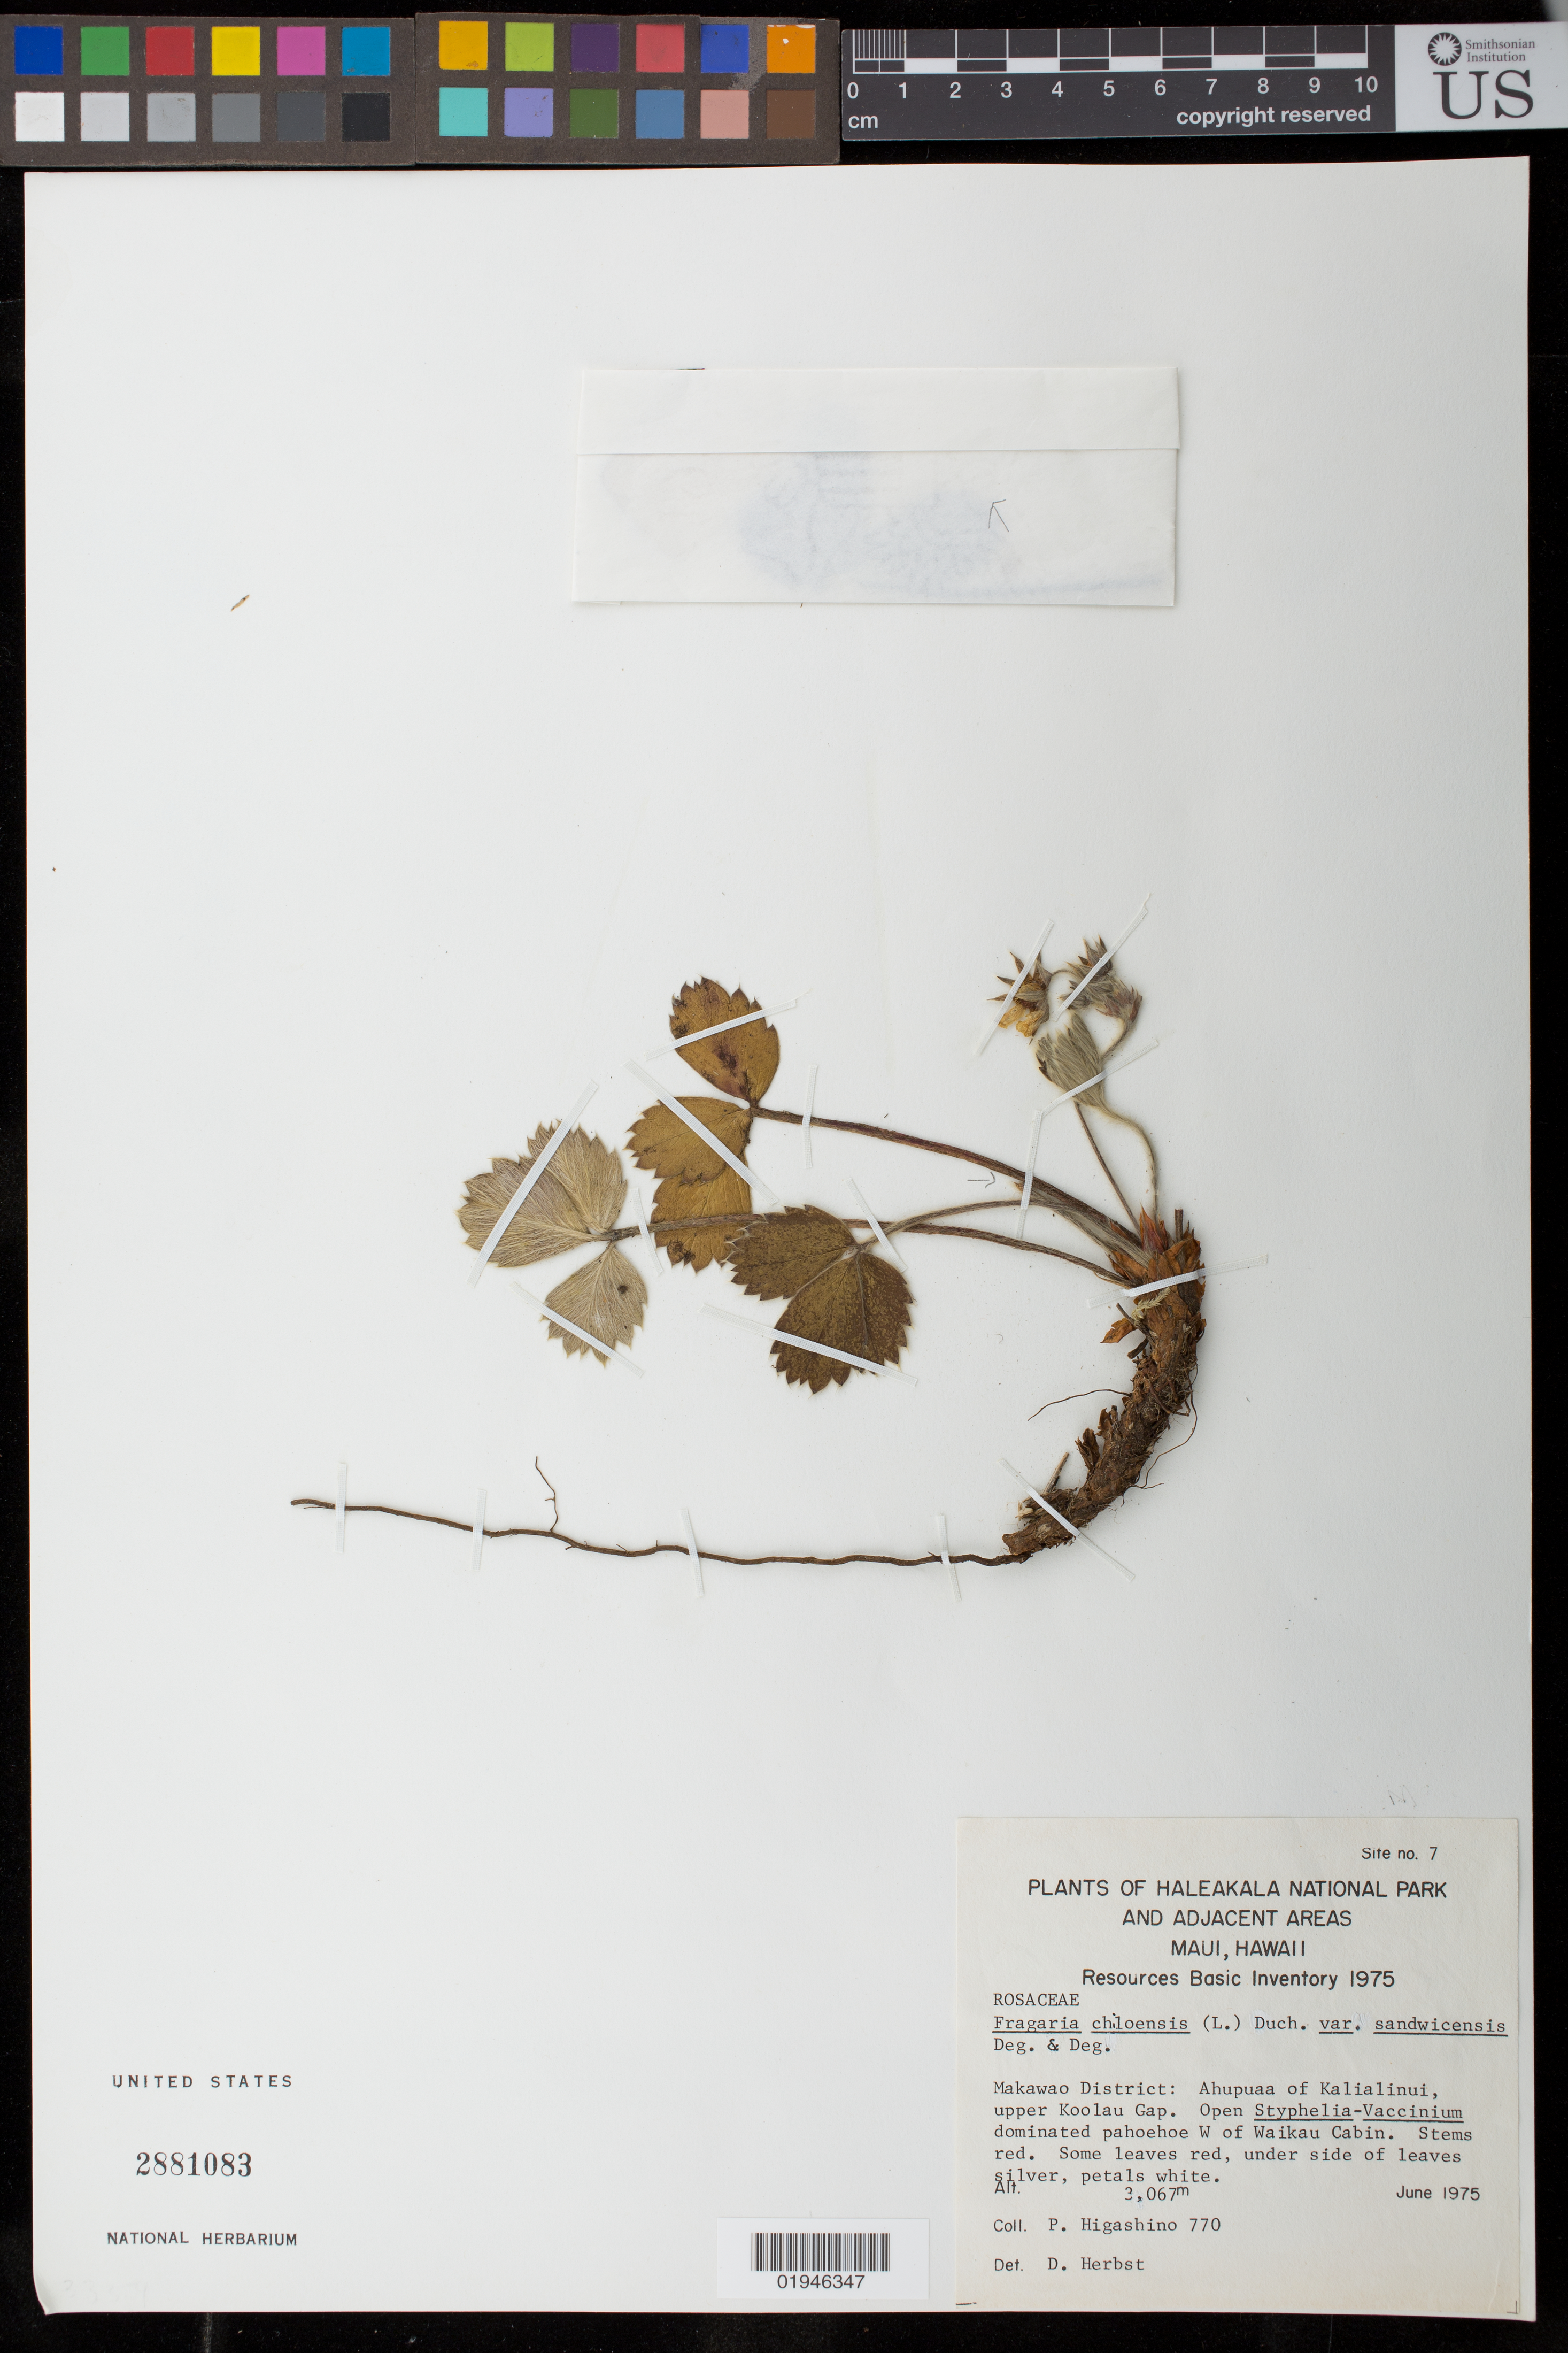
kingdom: Plantae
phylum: Tracheophyta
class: Magnoliopsida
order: Rosales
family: Rosaceae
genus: Fragaria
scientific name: Fragaria chiloensis subsp. sandwicensis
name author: (Decne.) Staudt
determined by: Herbst, D. R.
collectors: P. Higashino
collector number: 770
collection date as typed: Jun 1975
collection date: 1975-06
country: United States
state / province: Hawaii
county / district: Maui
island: Maui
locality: Makawao District, Ahupuaa of Kalialinui, upper Koolau Gap, W of Waiku Cabin, Haleakala National Park, 7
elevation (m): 3067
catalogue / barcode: US 2881083